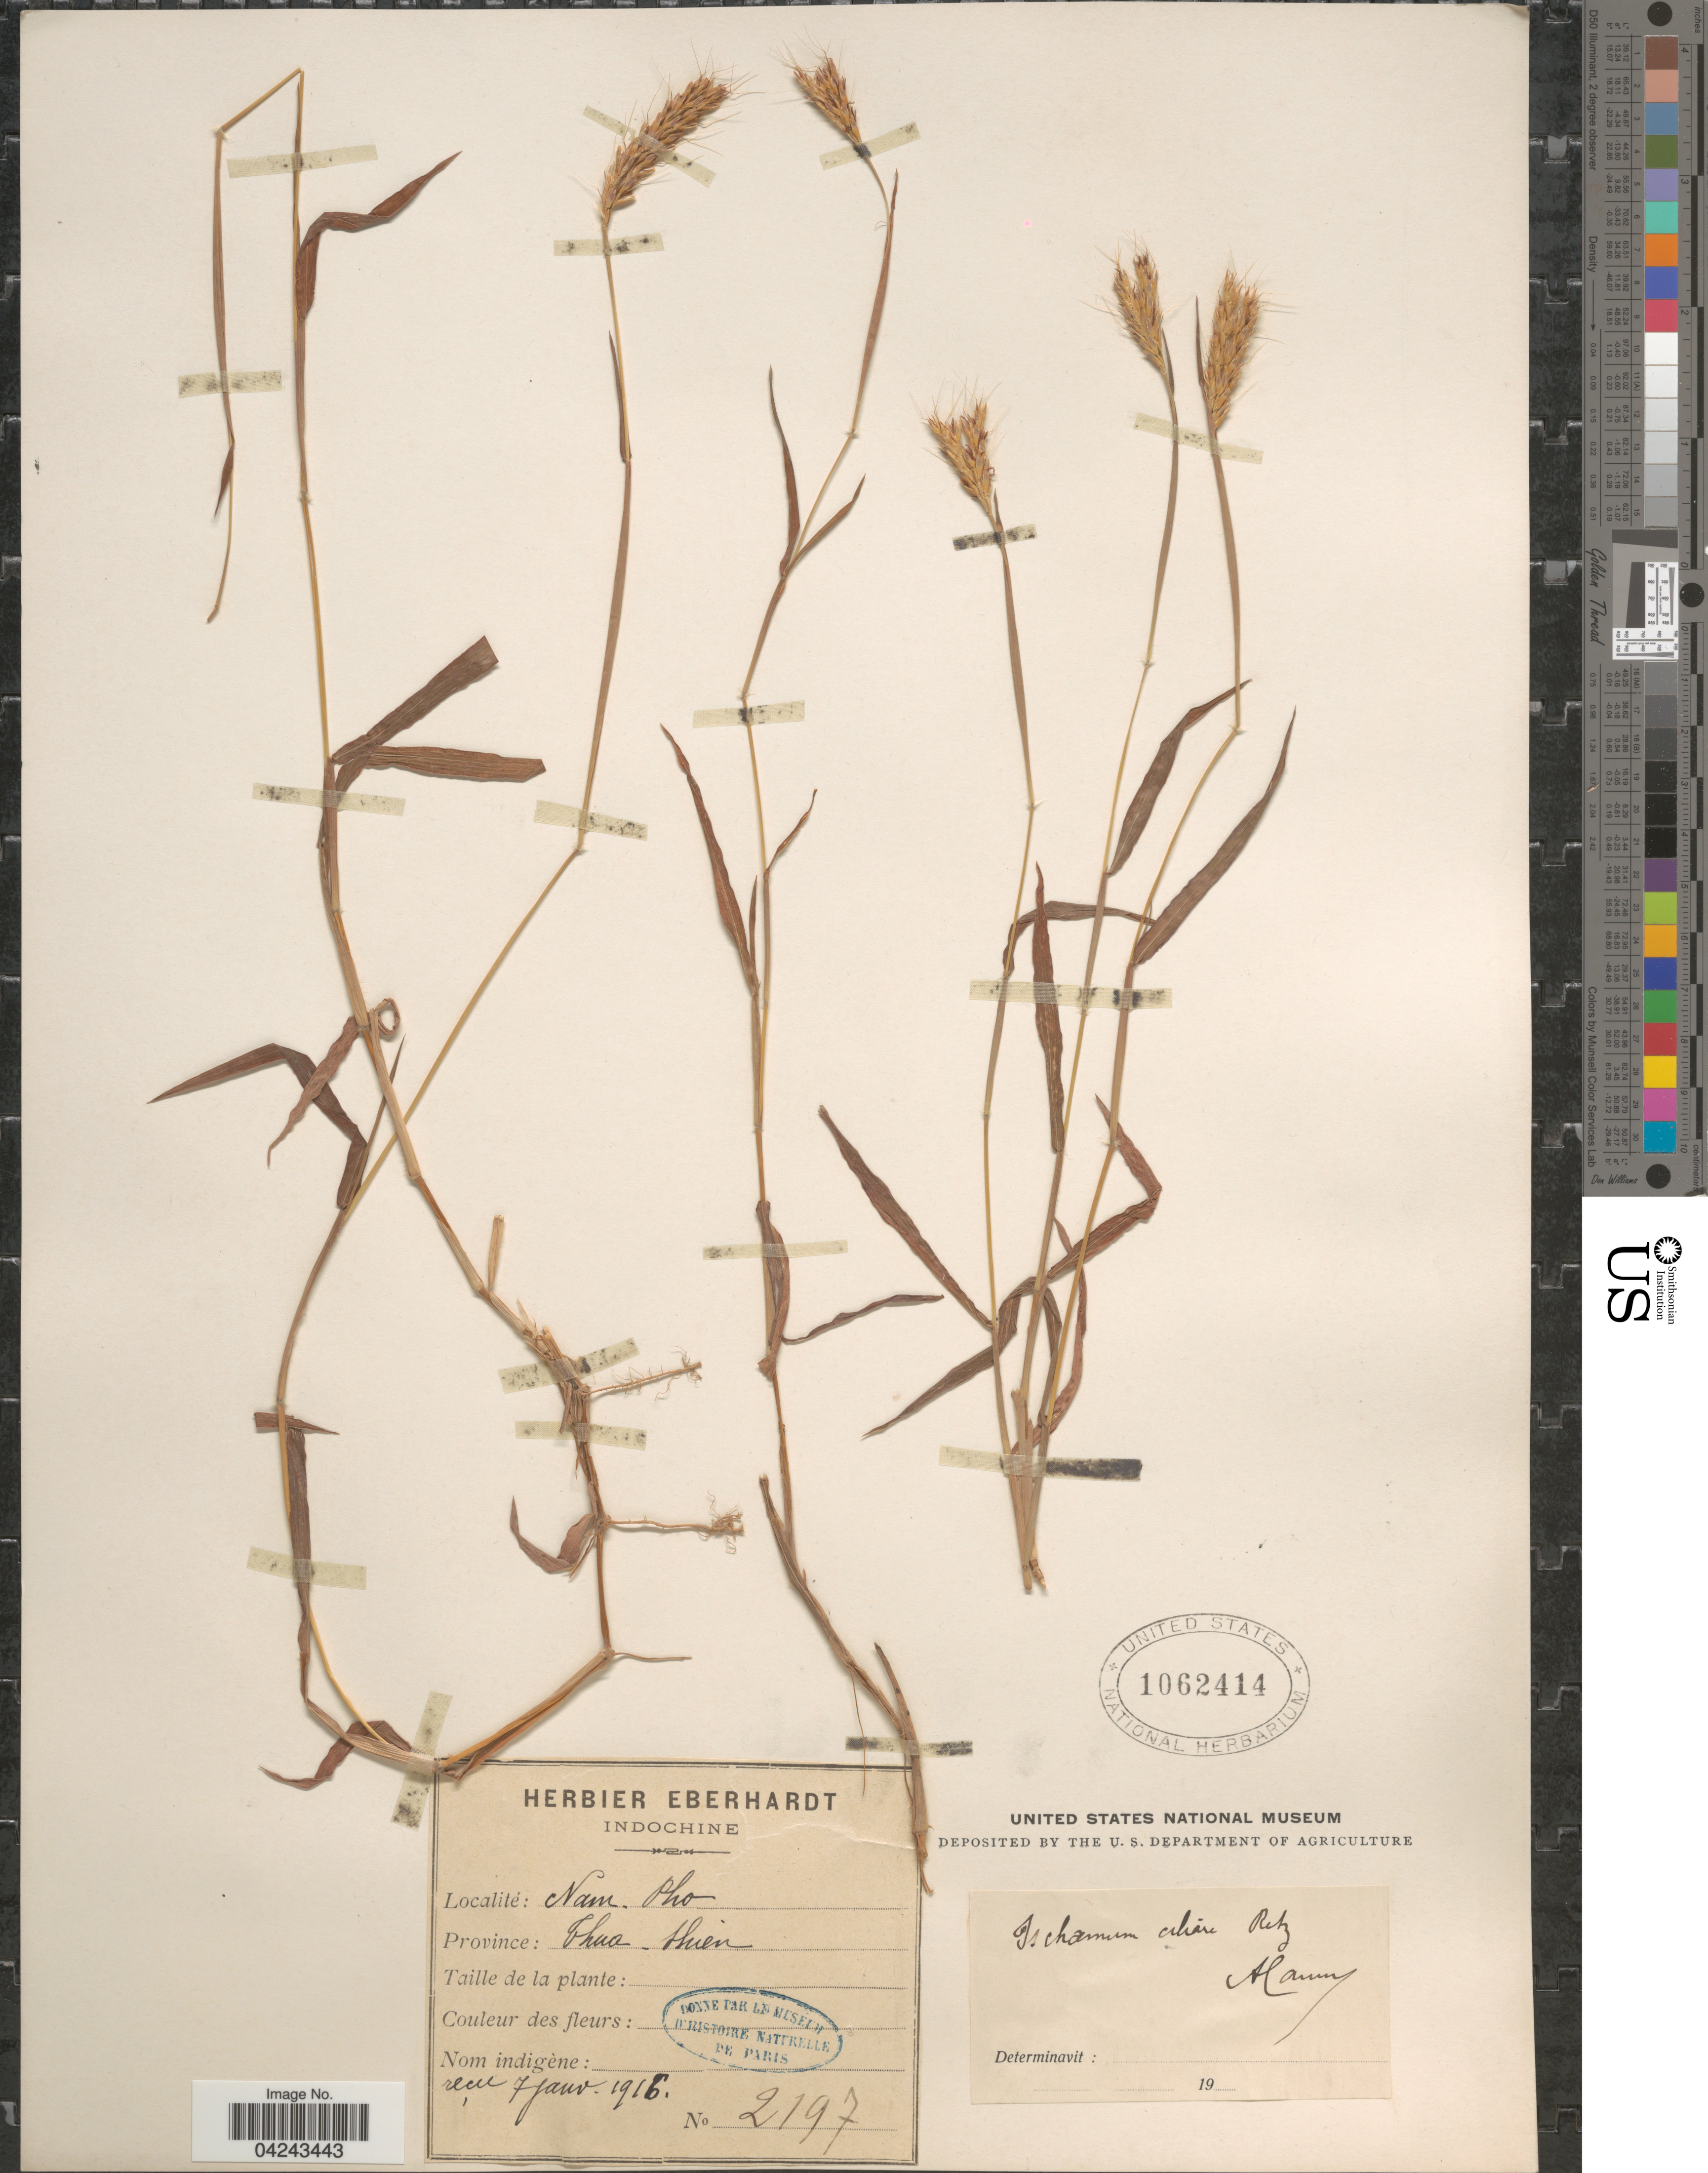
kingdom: Plantae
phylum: Tracheophyta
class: Liliopsida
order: Poales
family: Poaceae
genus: Ischaemum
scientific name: Ischaemum ciliare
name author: Retz.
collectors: ex herb. Eberhardt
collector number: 2197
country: Vietnam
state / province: Thua Thien-Hue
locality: Nam. Pho. Thua-Thien.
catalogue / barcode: US 1062414